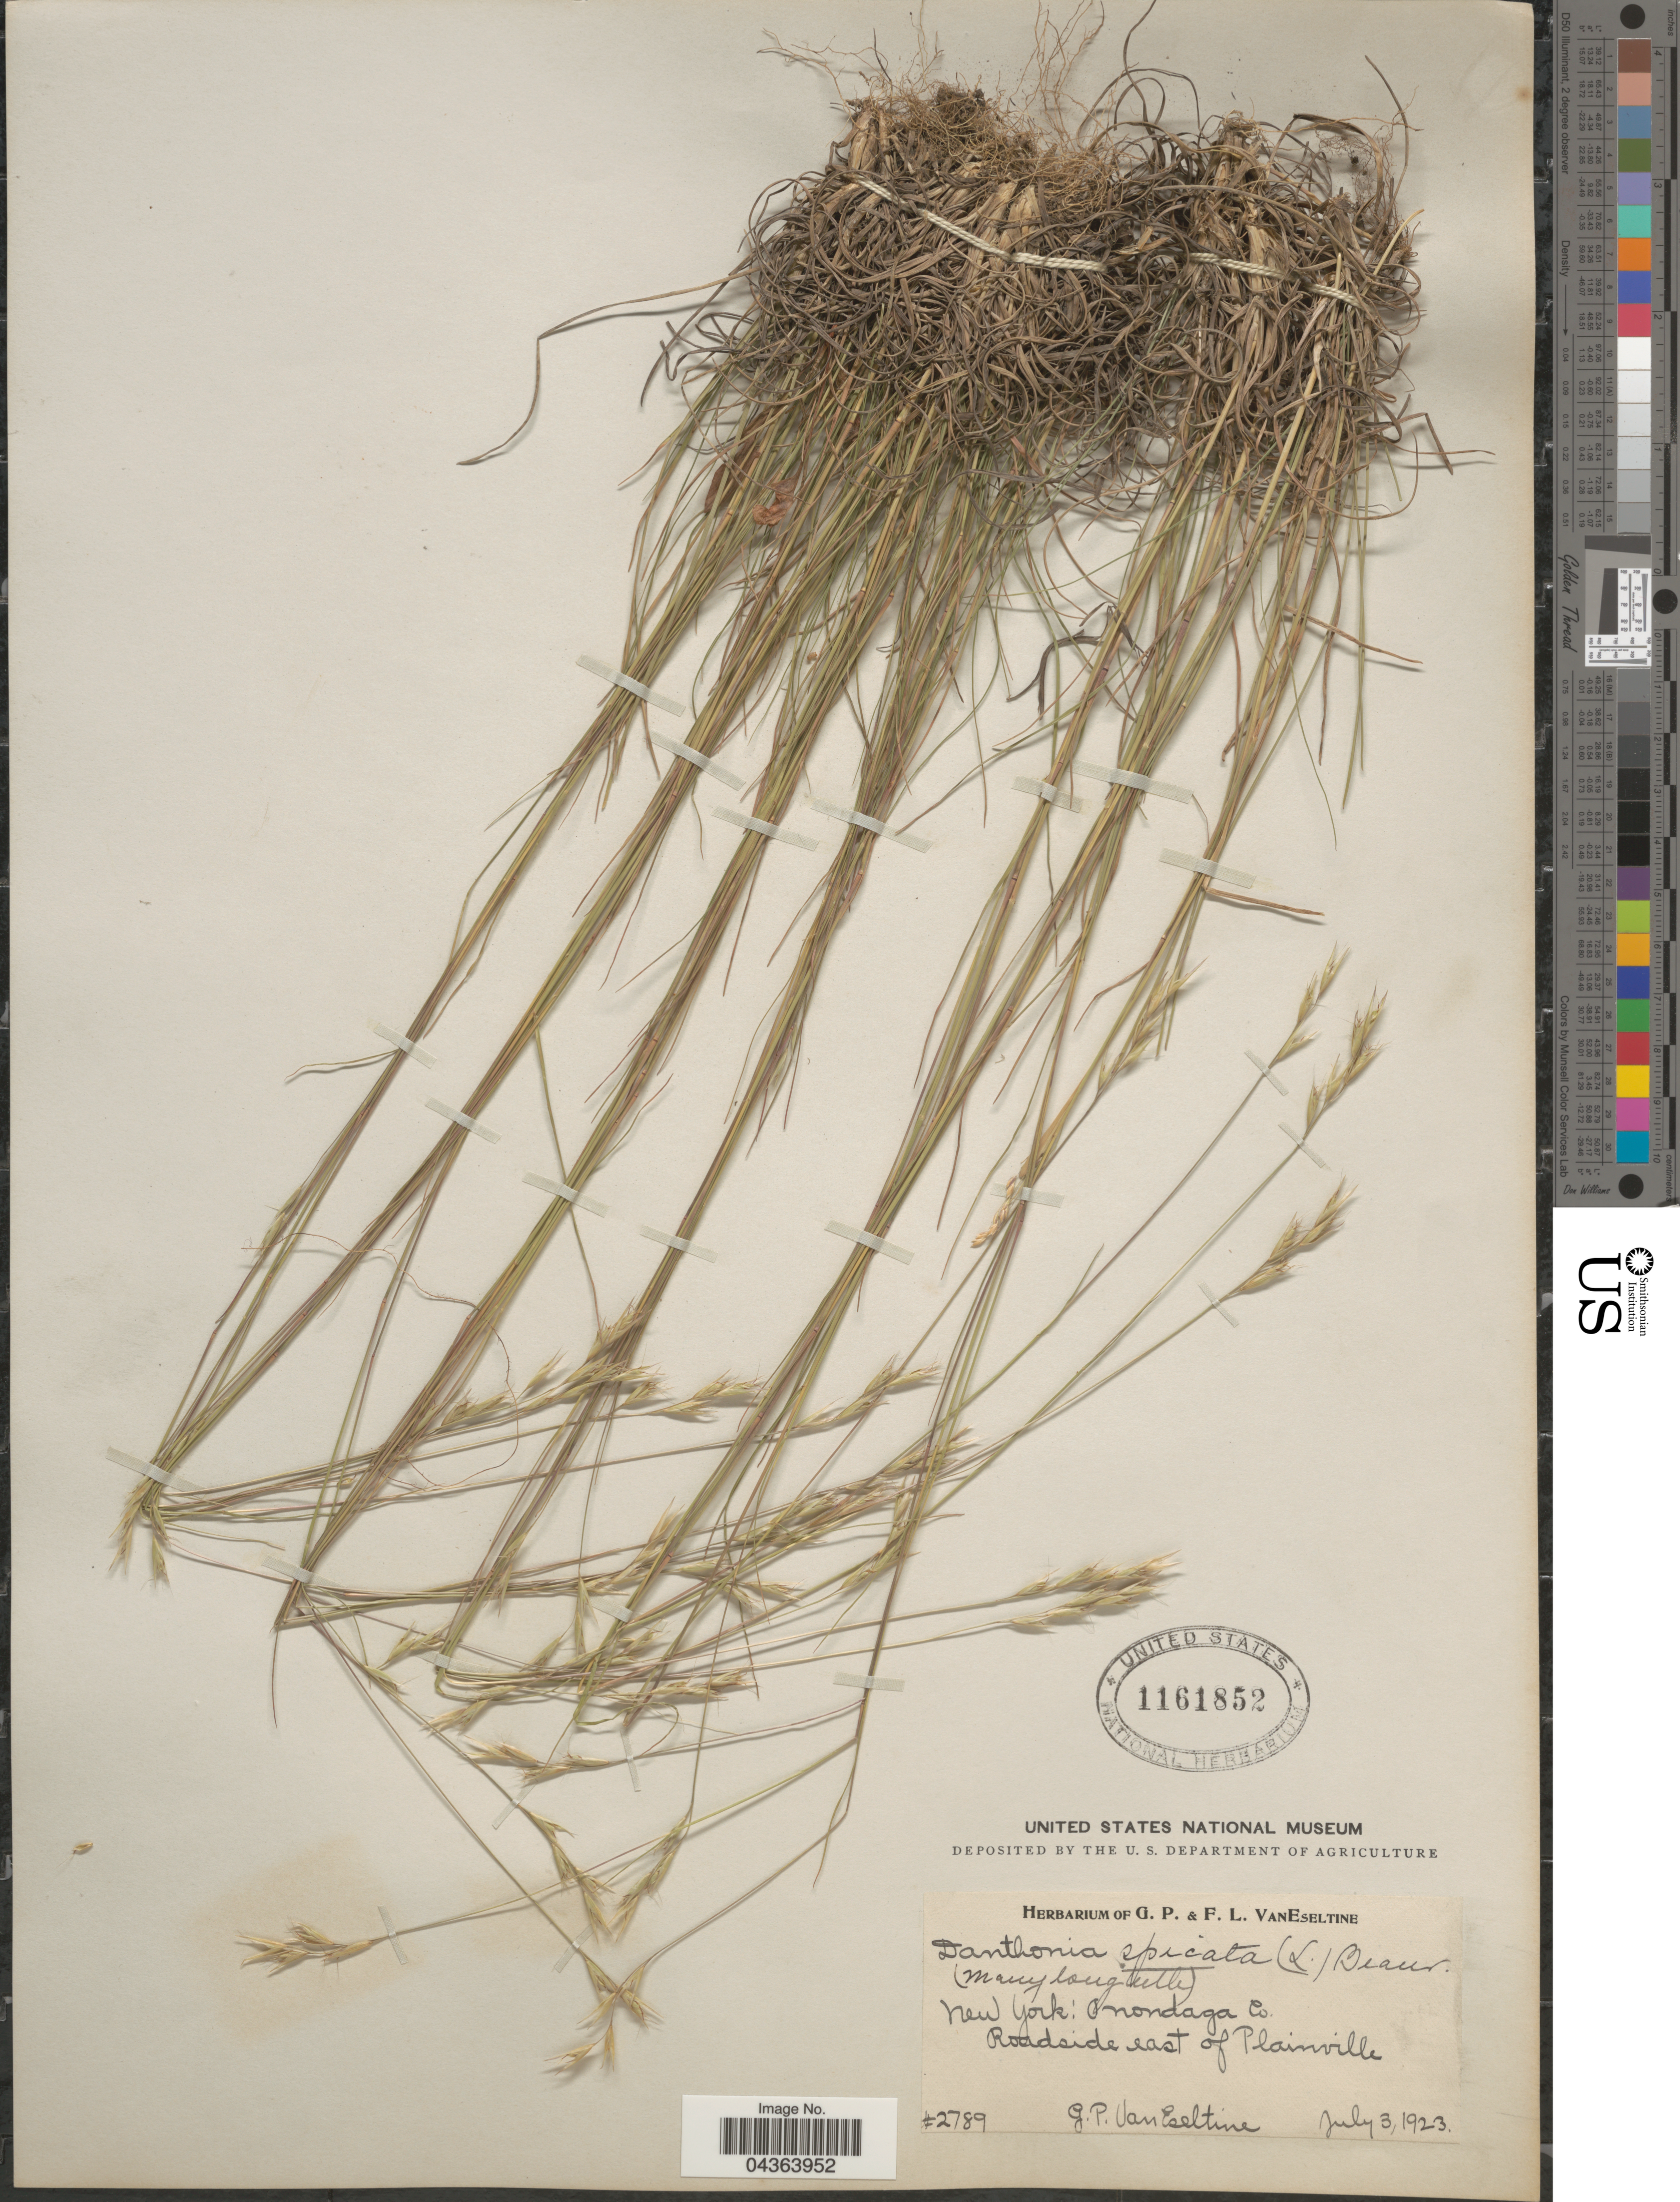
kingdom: Plantae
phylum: Tracheophyta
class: Liliopsida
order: Poales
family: Poaceae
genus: Danthonia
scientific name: Danthonia spicata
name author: (L.) P. Beauv. ex Roem. & Schult.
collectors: G. P. Van Eseltine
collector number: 2789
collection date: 1923-07-03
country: United States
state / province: New York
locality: Onondaga Co. Roadside east of Plainville.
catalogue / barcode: US 1161852